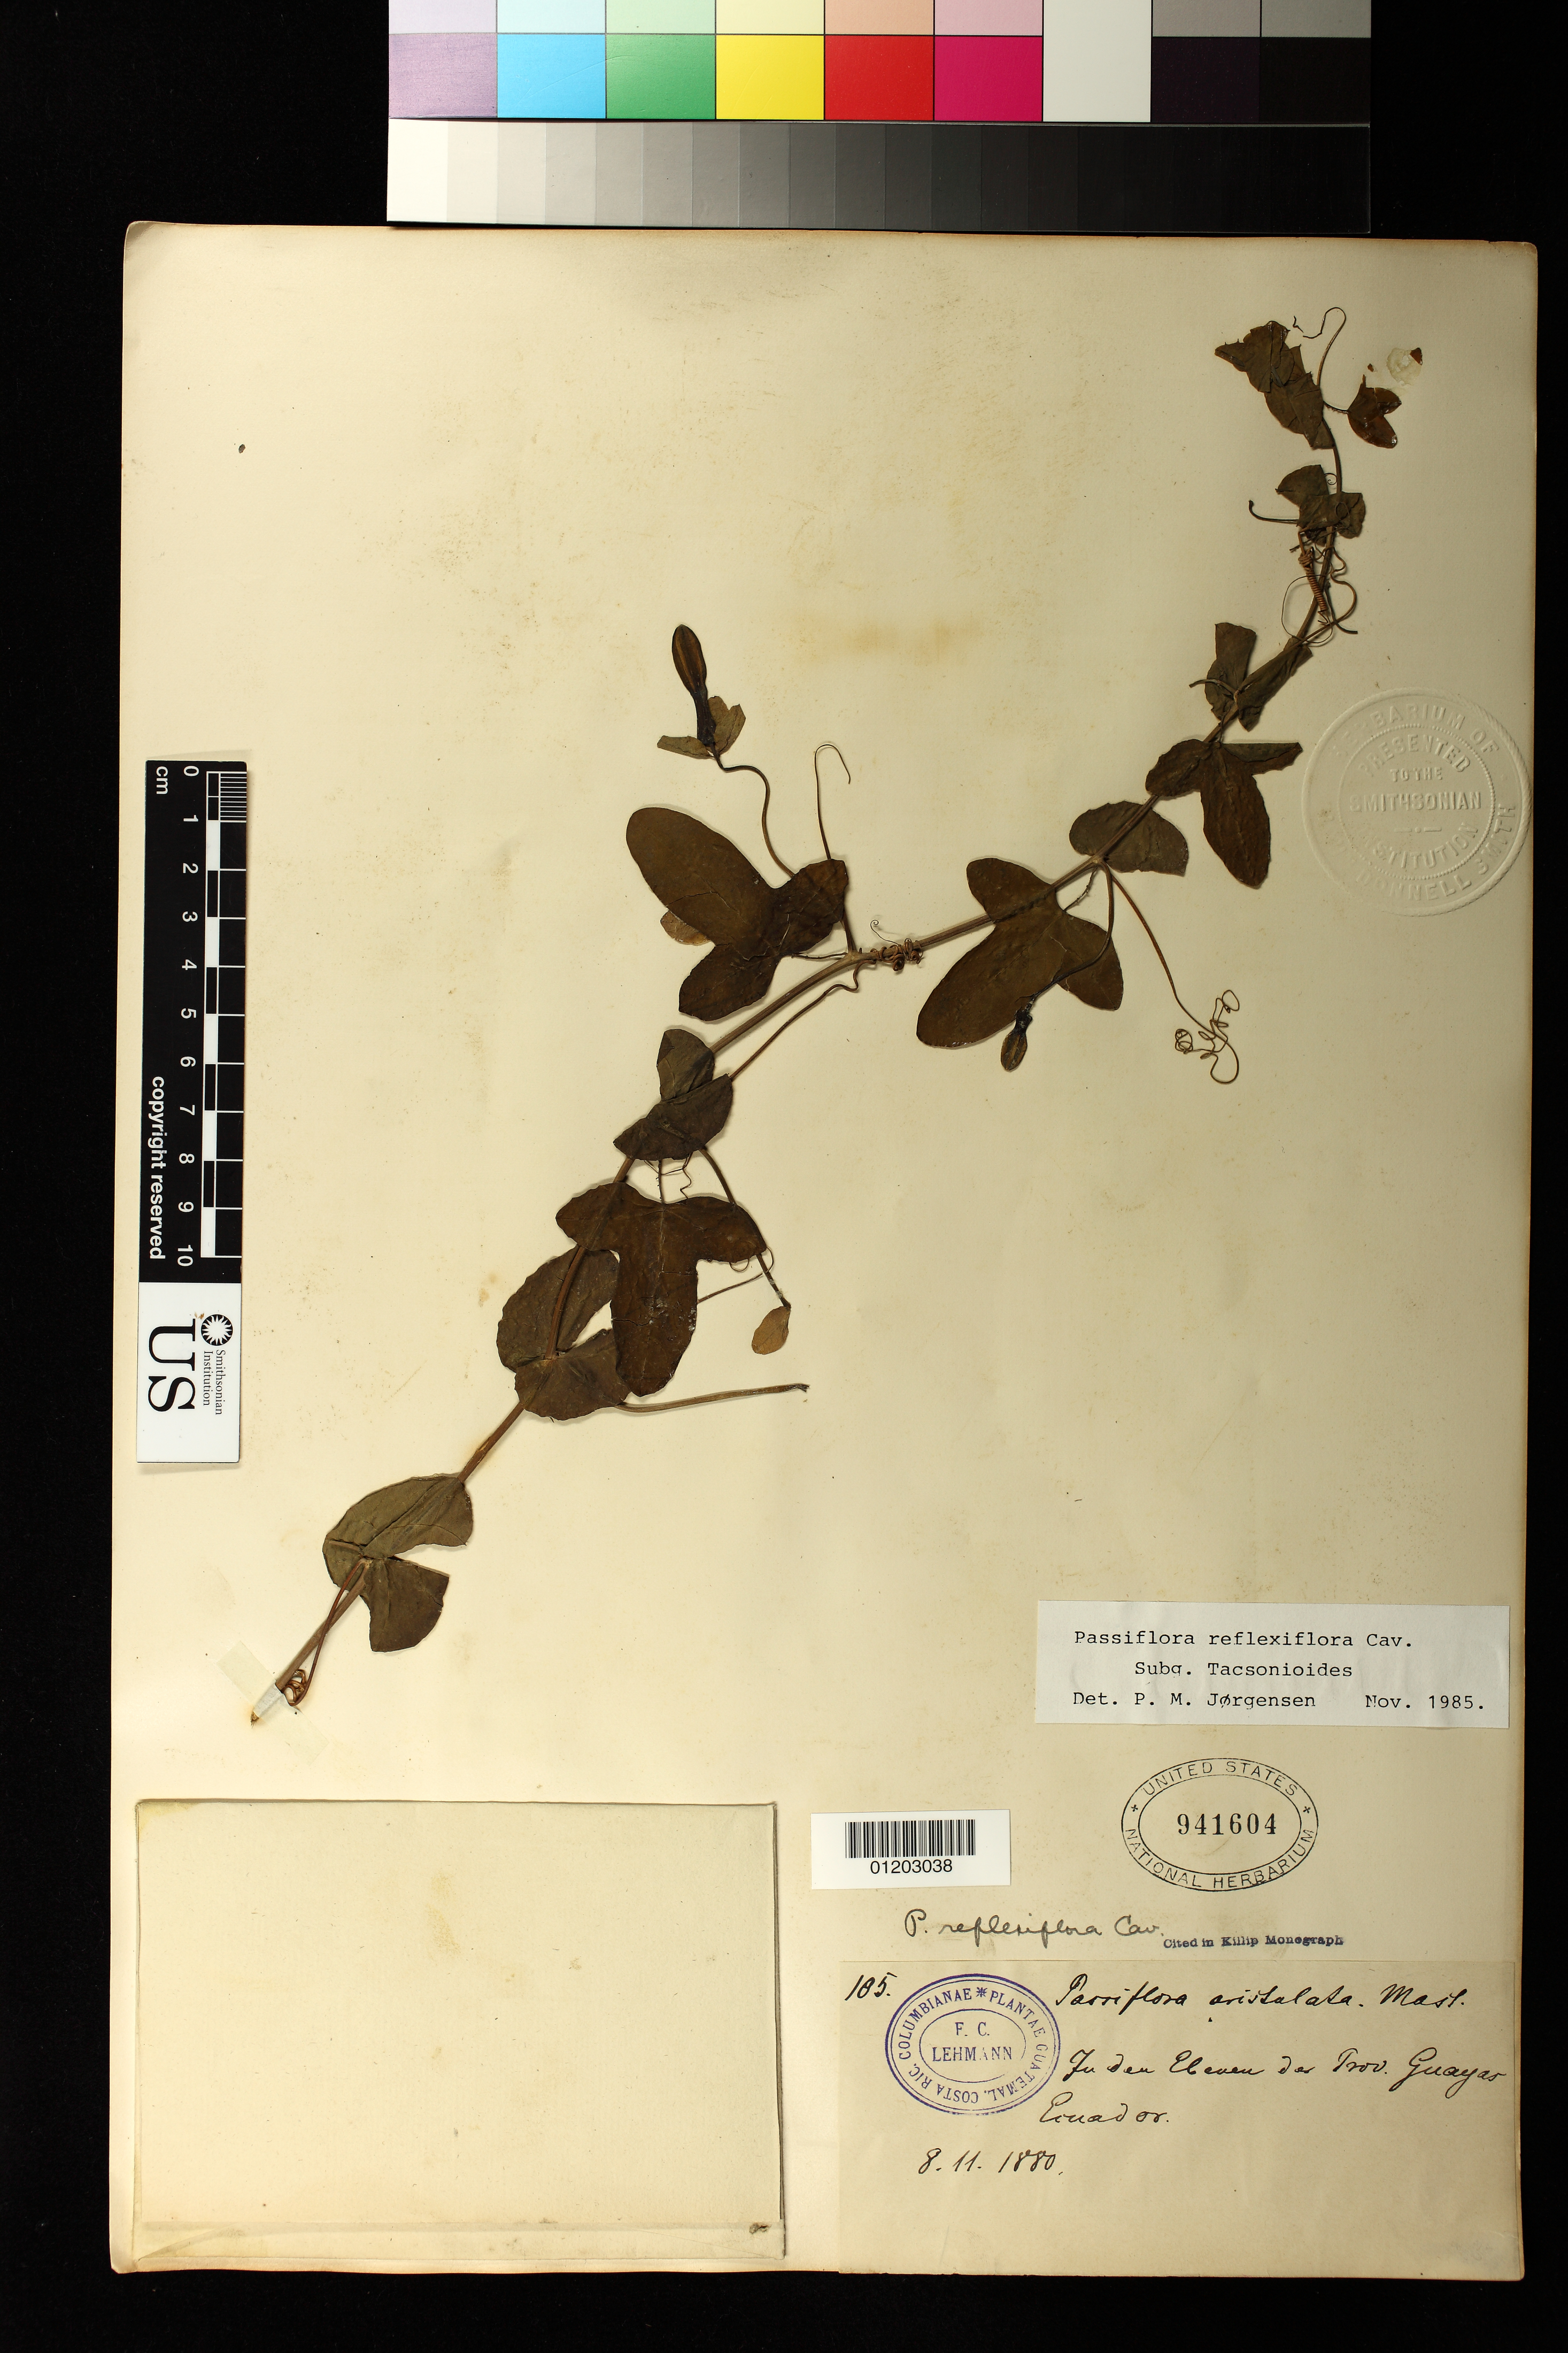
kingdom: Plantae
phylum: Tracheophyta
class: Magnoliopsida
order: Malpighiales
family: Passifloraceae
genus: Passiflora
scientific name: Passiflora reflexiflora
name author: Cav.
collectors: F. Lehman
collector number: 185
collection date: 1880-08-11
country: Ecuador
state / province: Guayas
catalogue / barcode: US 941604